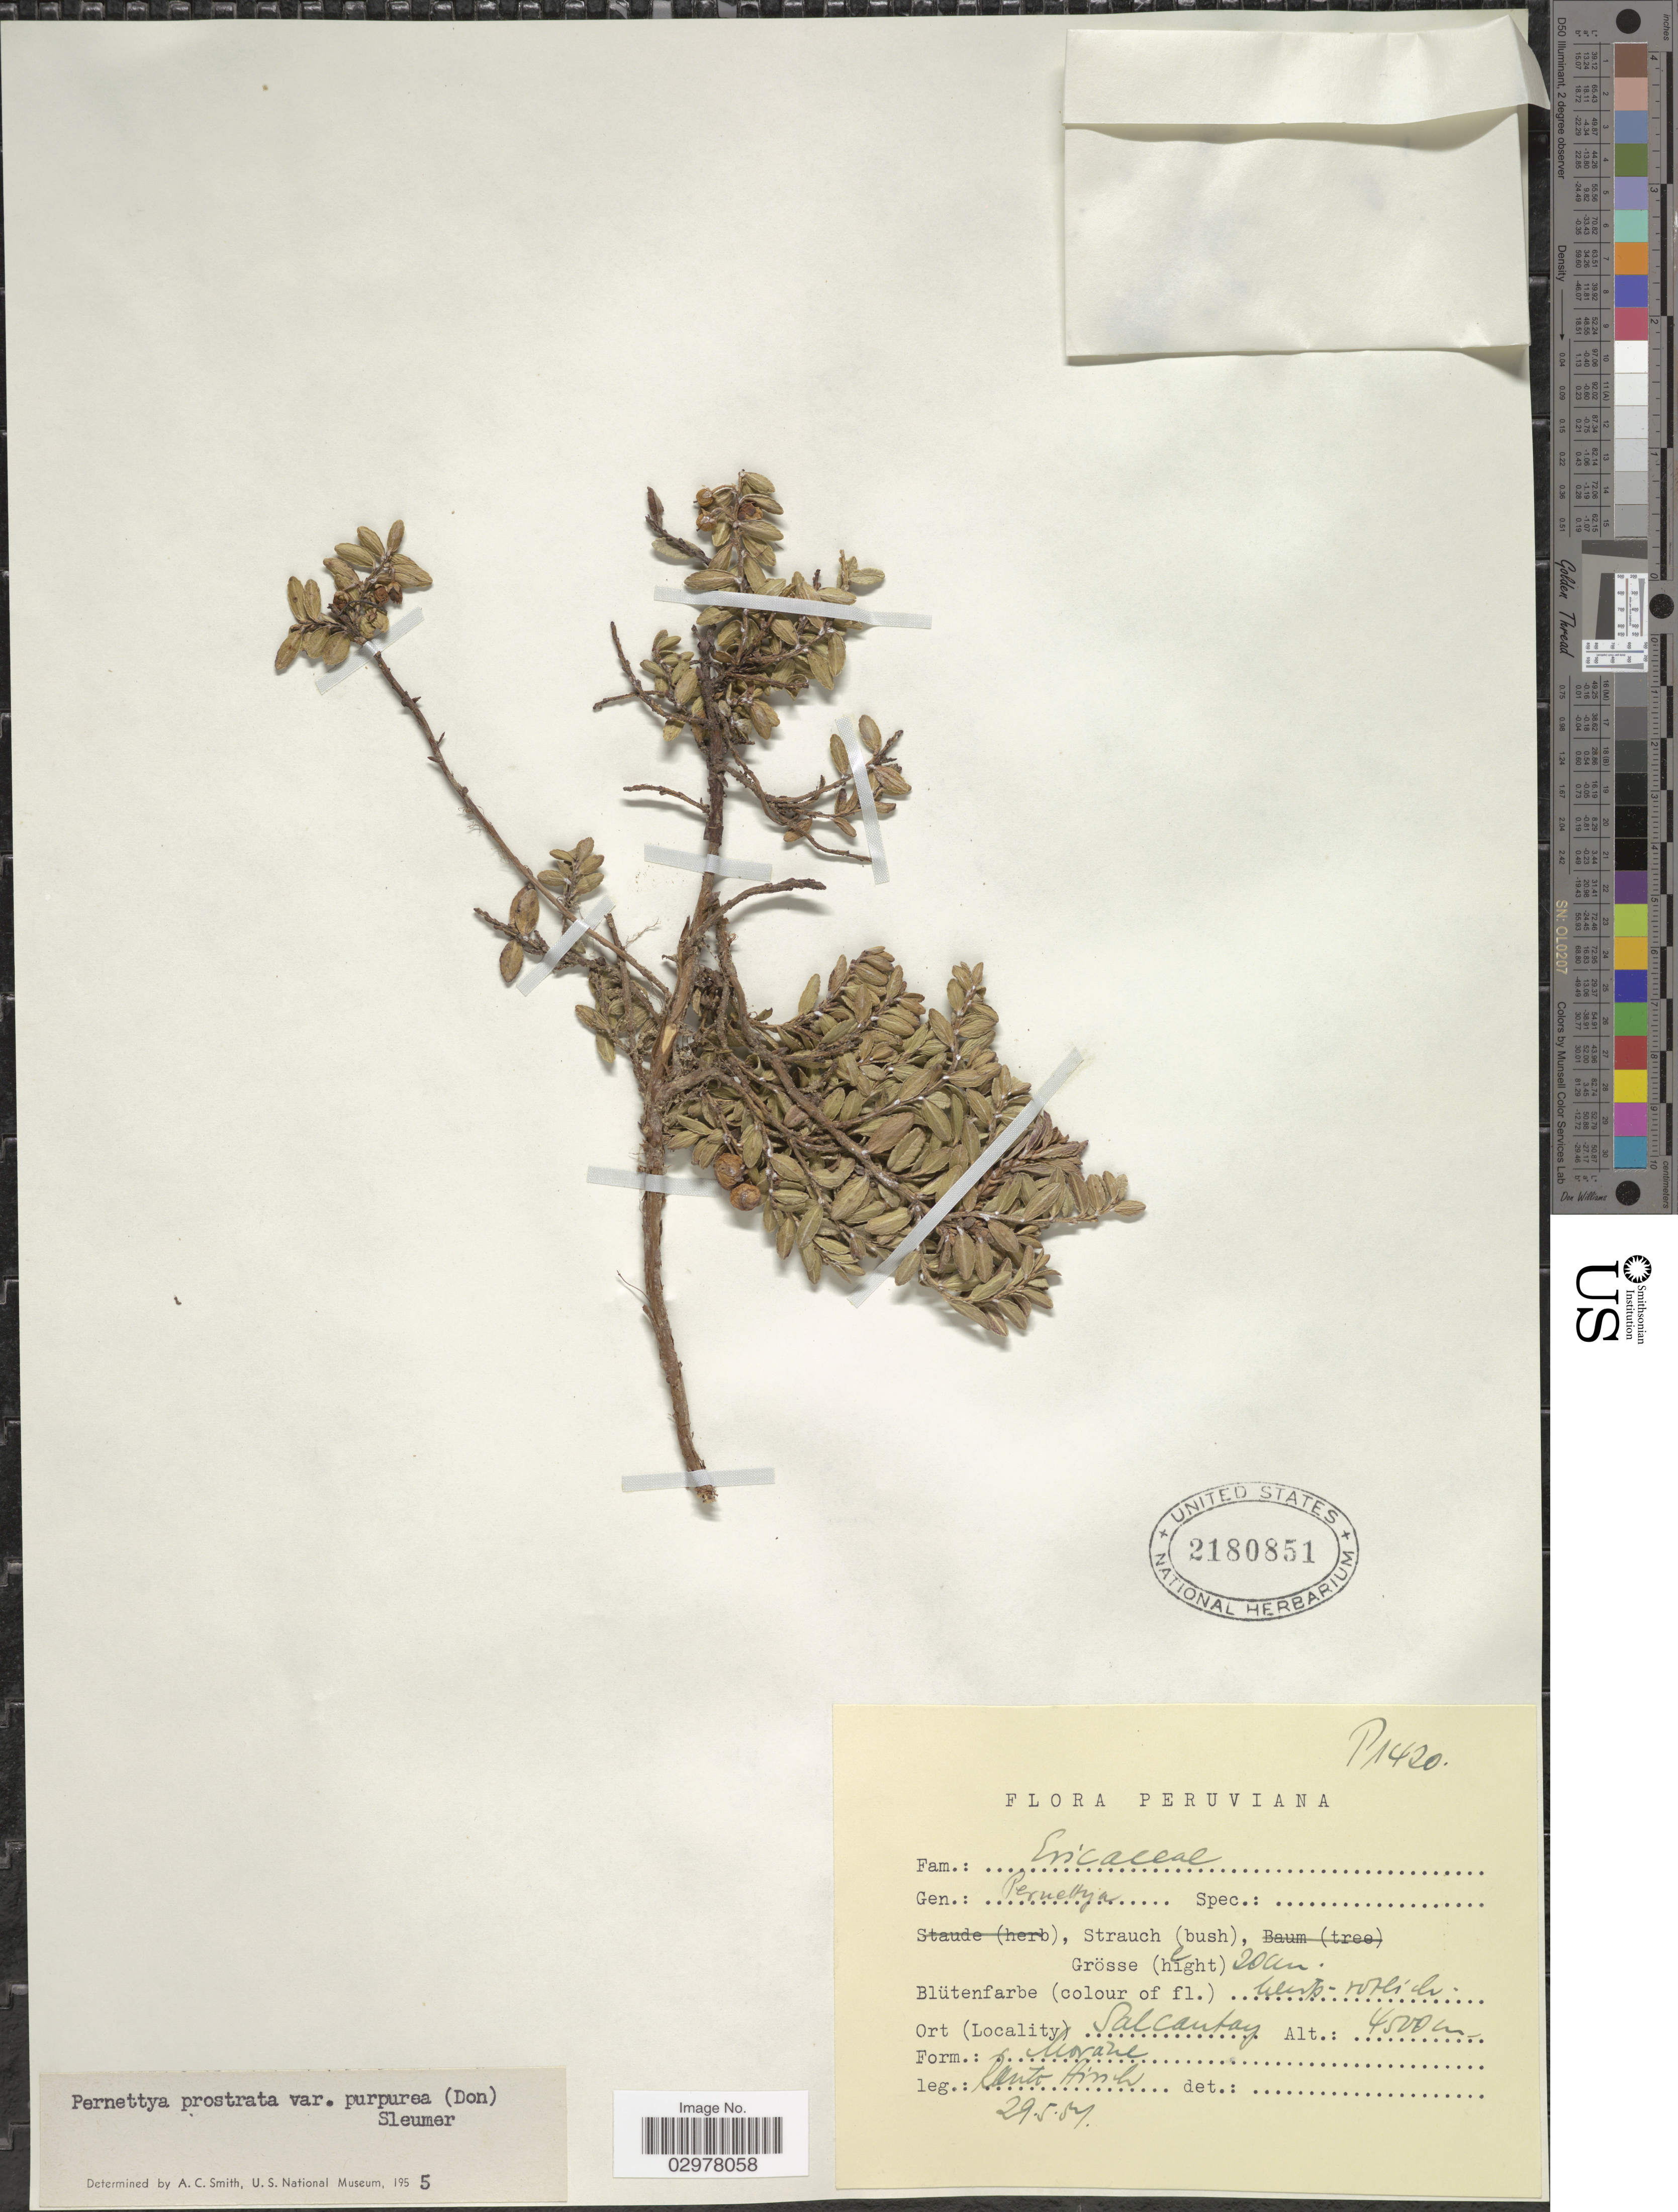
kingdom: Plantae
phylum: Tracheophyta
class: Magnoliopsida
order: Ericales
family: Ericaceae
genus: Pernettya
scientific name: Pernettya prostrata var. purpurea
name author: (D. Don ex G. Don) Sleumer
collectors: W. Rauh & G. Hirsch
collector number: P1420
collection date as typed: Transcribed d/m/y: 29/5/51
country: Peru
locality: Salcantay.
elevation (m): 4500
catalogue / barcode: US 2180851